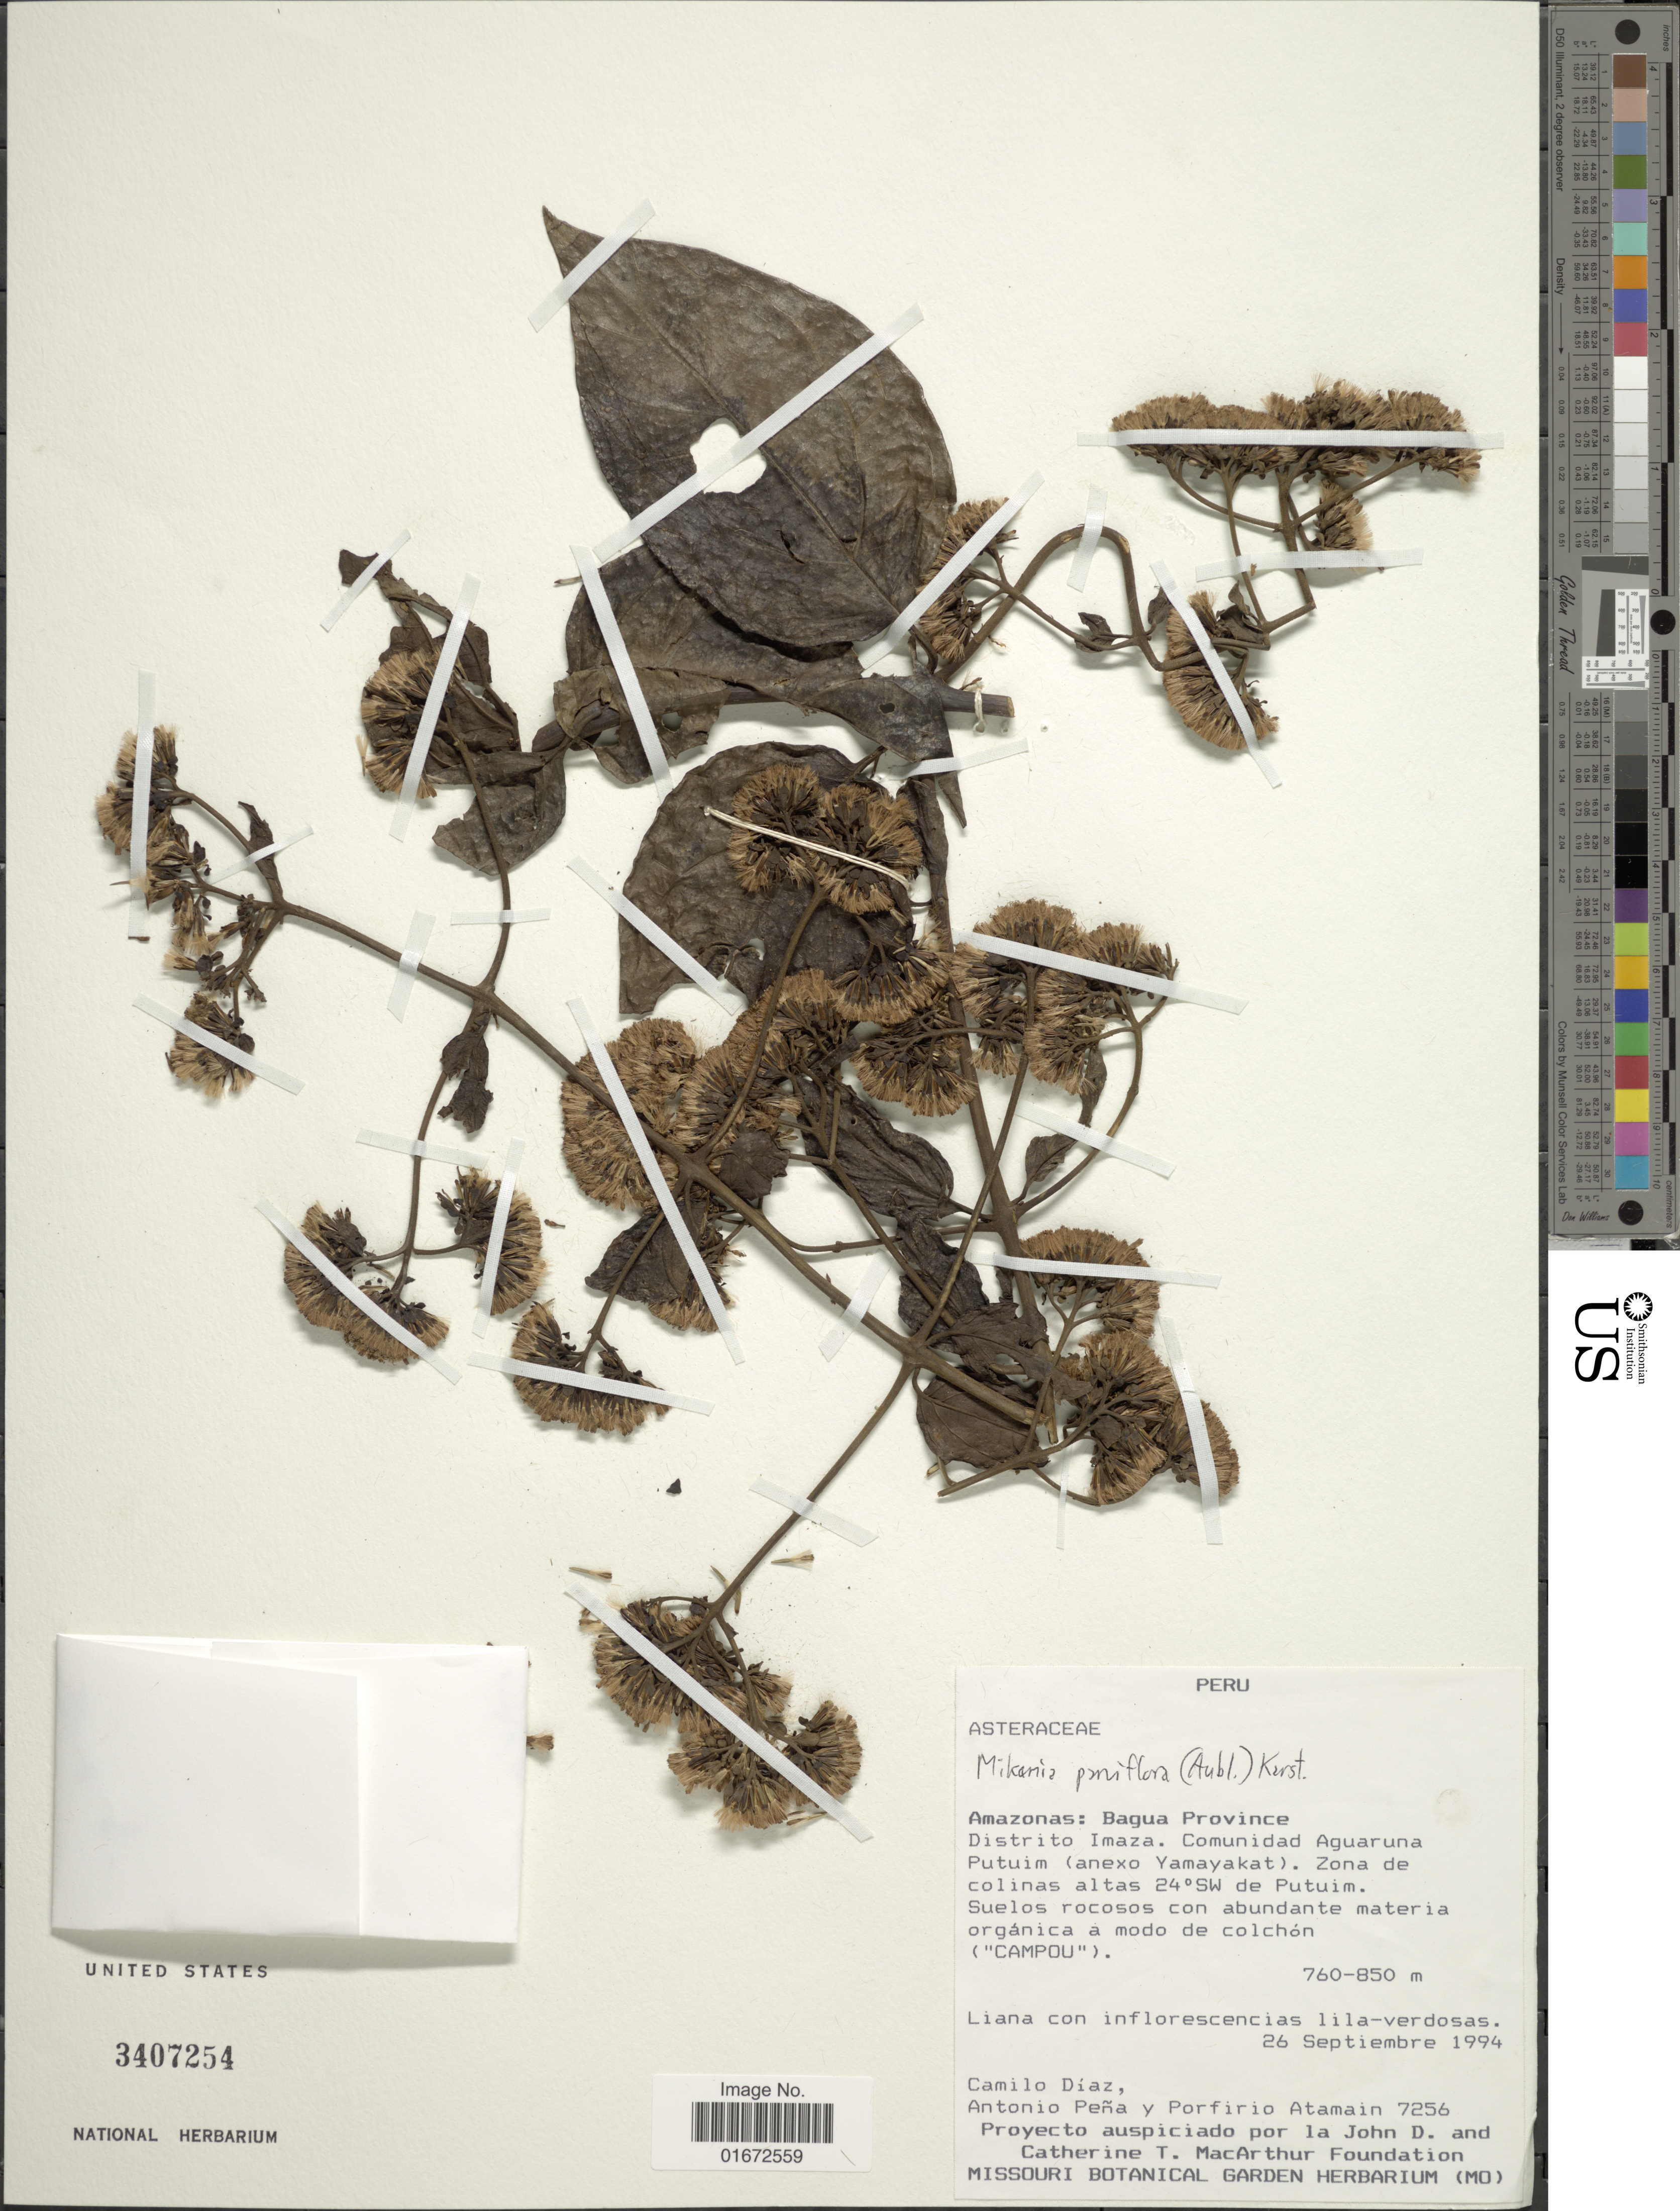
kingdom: Plantae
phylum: Tracheophyta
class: Magnoliopsida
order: Asterales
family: Asteraceae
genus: Mikania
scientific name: Mikania parviflora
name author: (Aubl.) Karst.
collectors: C. Díaz, A. Peña & P. Atamain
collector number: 7256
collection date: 1994-09-26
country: Peru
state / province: Amazonas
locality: Amazonas: Bagua Province. Distrito Imaza. Comunidad Aguaruna. Putuim (anexo Ymayakat). Zona de colinas altas 24° SW de Putuim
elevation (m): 760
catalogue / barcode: US 3407254